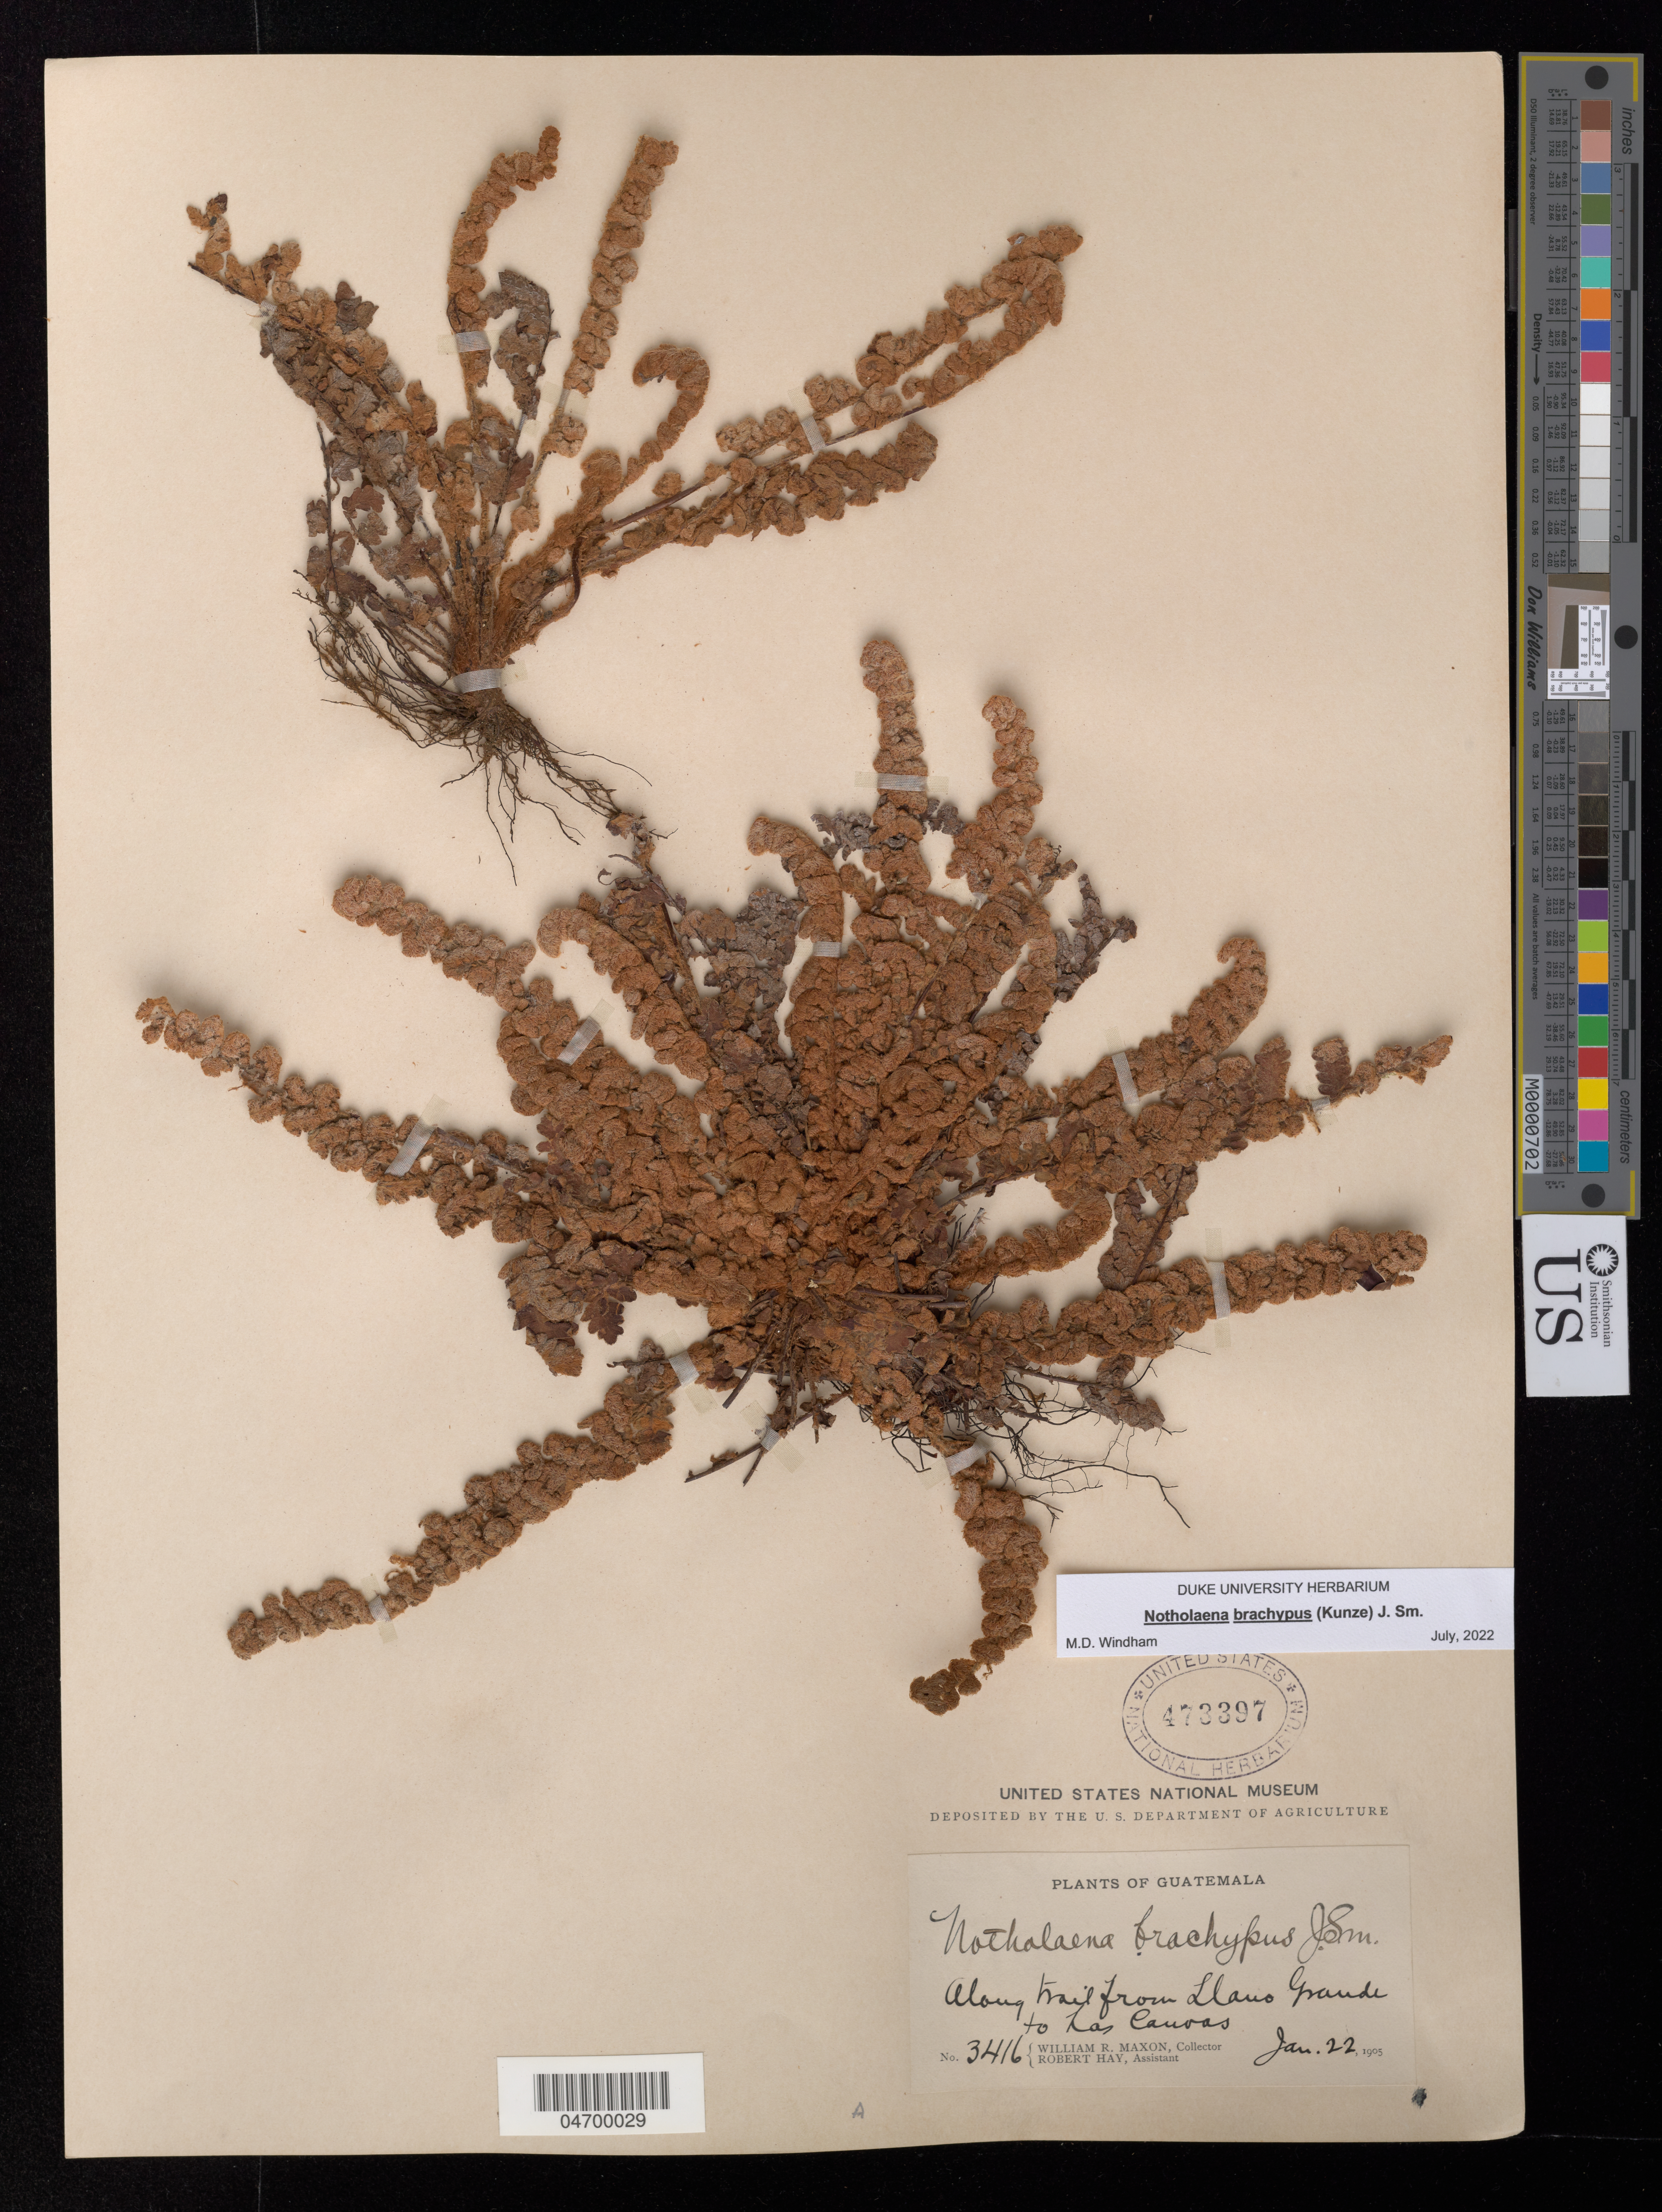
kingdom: Plantae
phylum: Tracheophyta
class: Polypodiopsida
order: Polypodiales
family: Pteridaceae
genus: Notholaena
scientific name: Notholaena brachypus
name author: (Kunze) J. Sm.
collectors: W. R. Maxon & R. Hay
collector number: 3416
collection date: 1905-01-22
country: Guatemala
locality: Along trail from Llano Grande to Las Canvas.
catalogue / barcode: US 473397